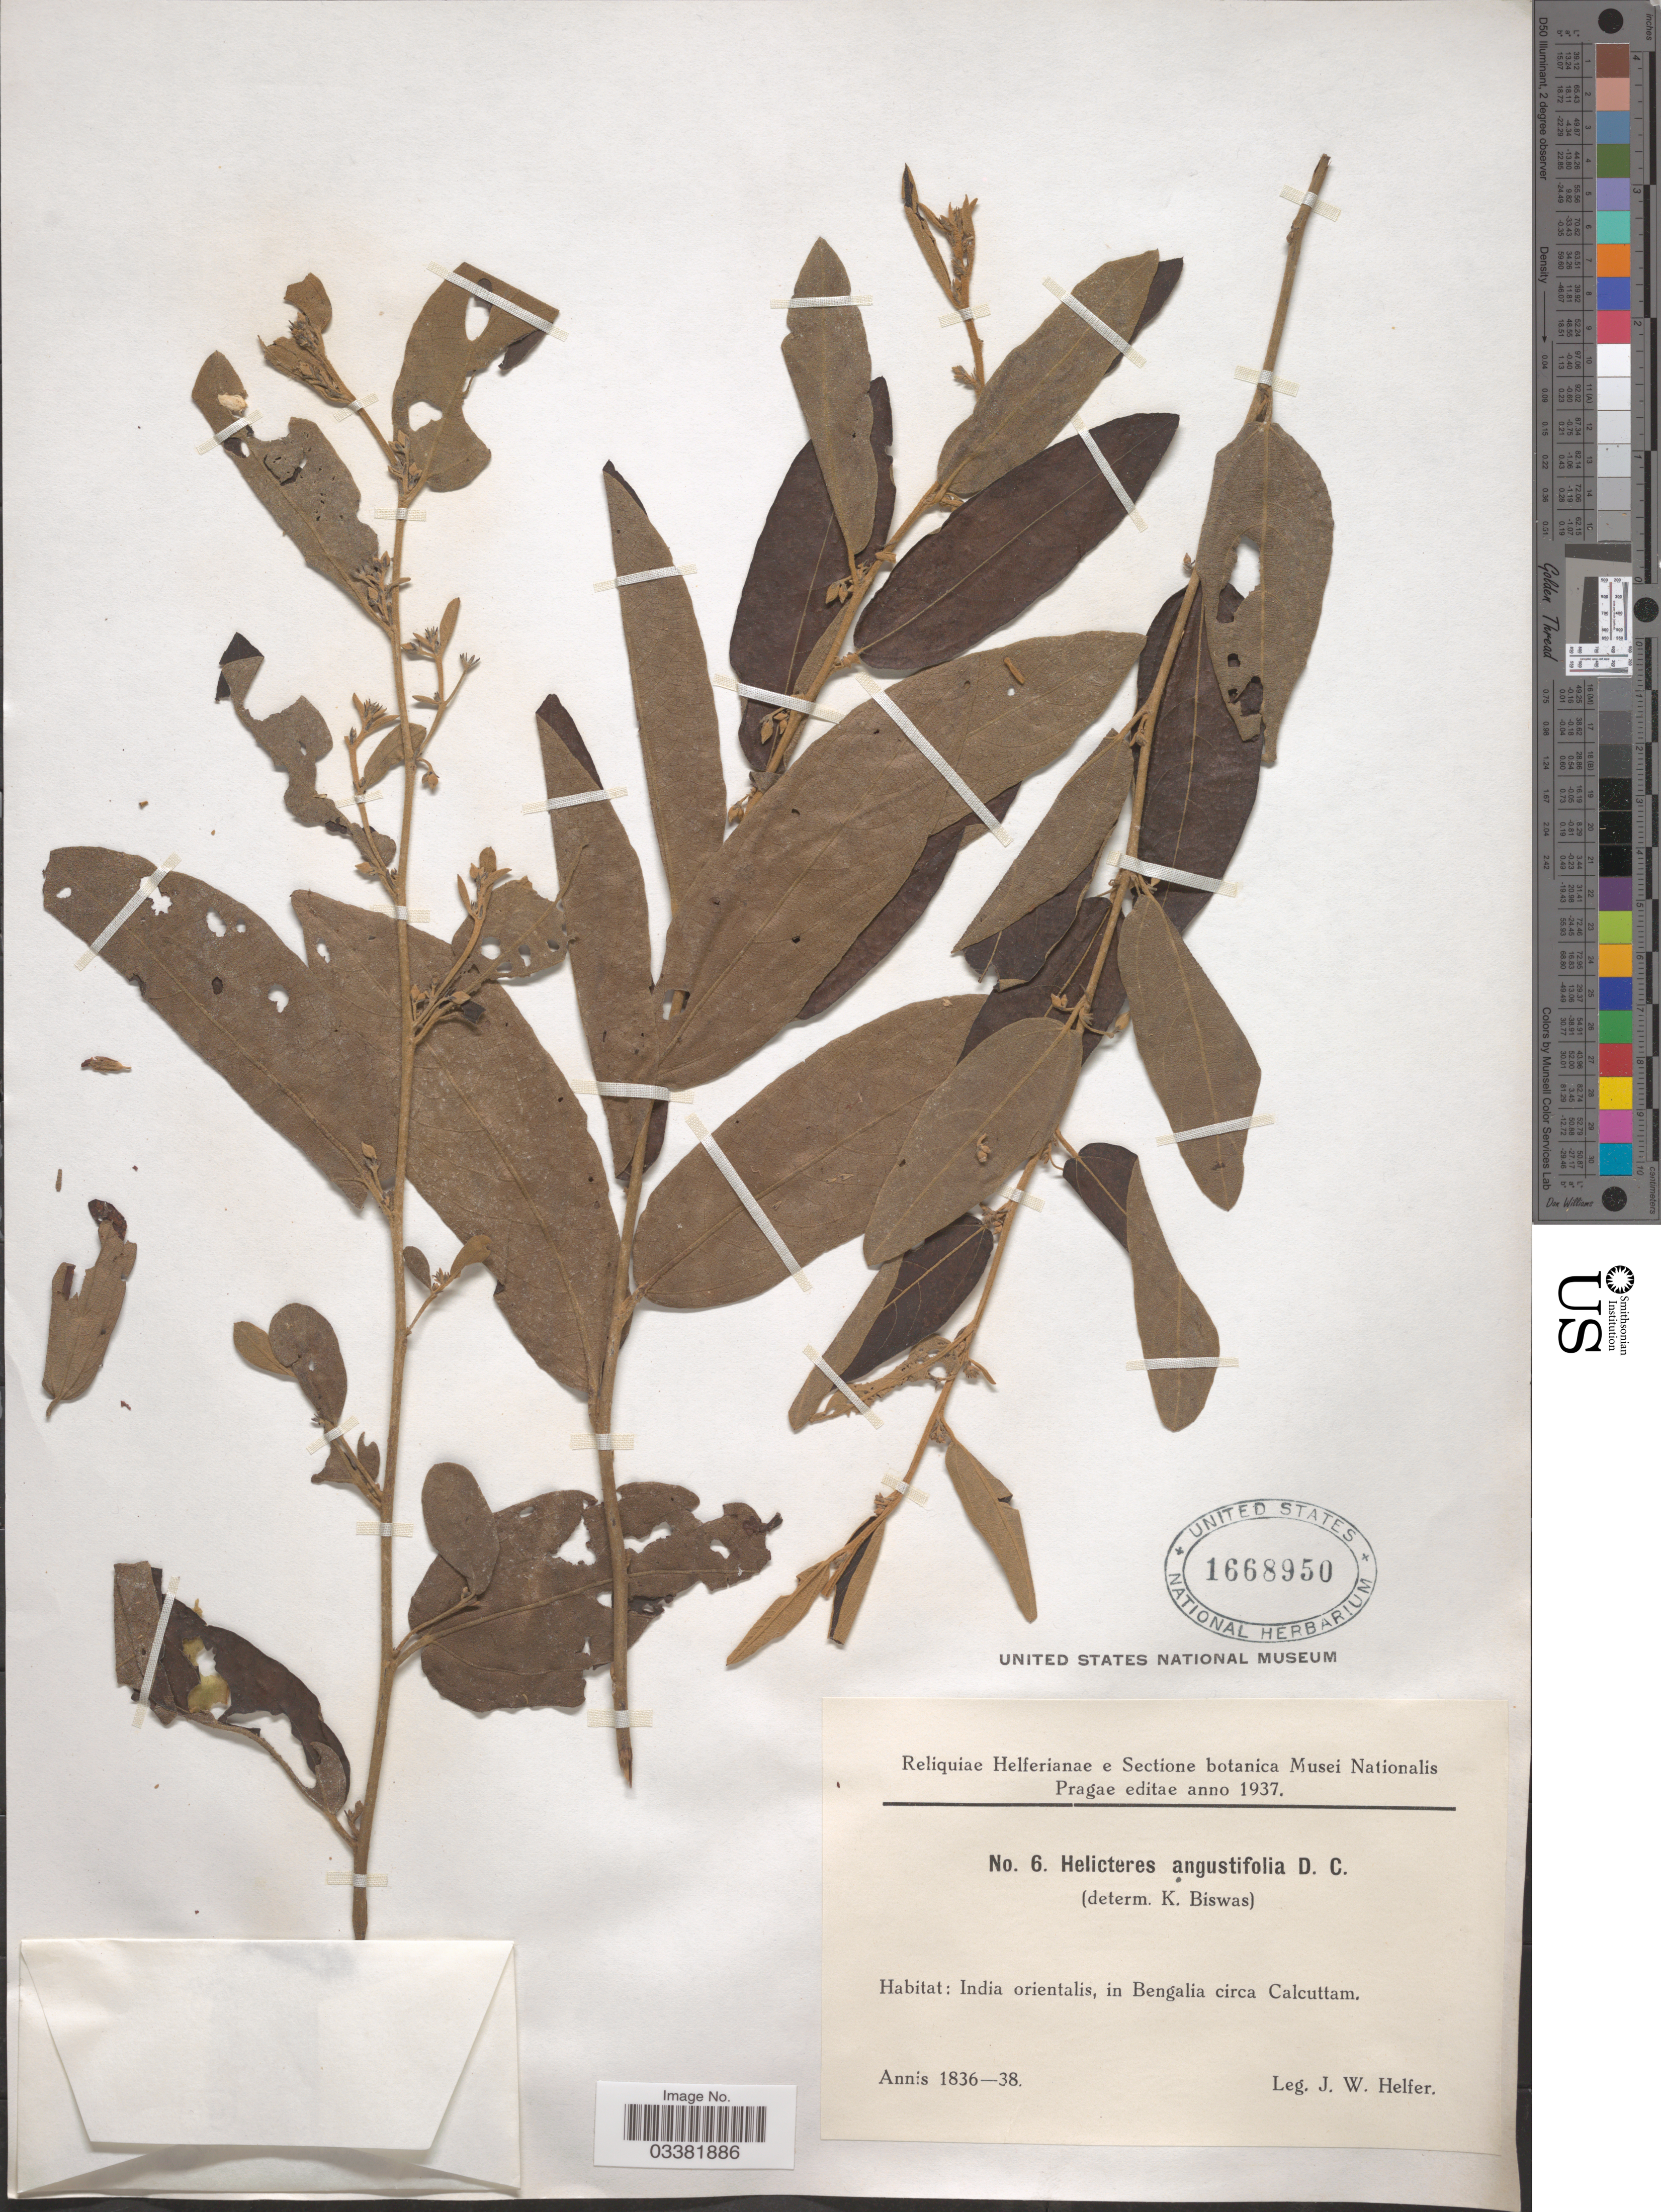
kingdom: Plantae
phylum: Tracheophyta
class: Magnoliopsida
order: Malvales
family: Malvaceae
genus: Helicteres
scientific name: Helicteres angustifolia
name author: L.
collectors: J. W. Helfer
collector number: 6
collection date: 1836/1838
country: India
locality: India orientalis, in Bengalia circa Calcuttam.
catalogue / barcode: US 1668950